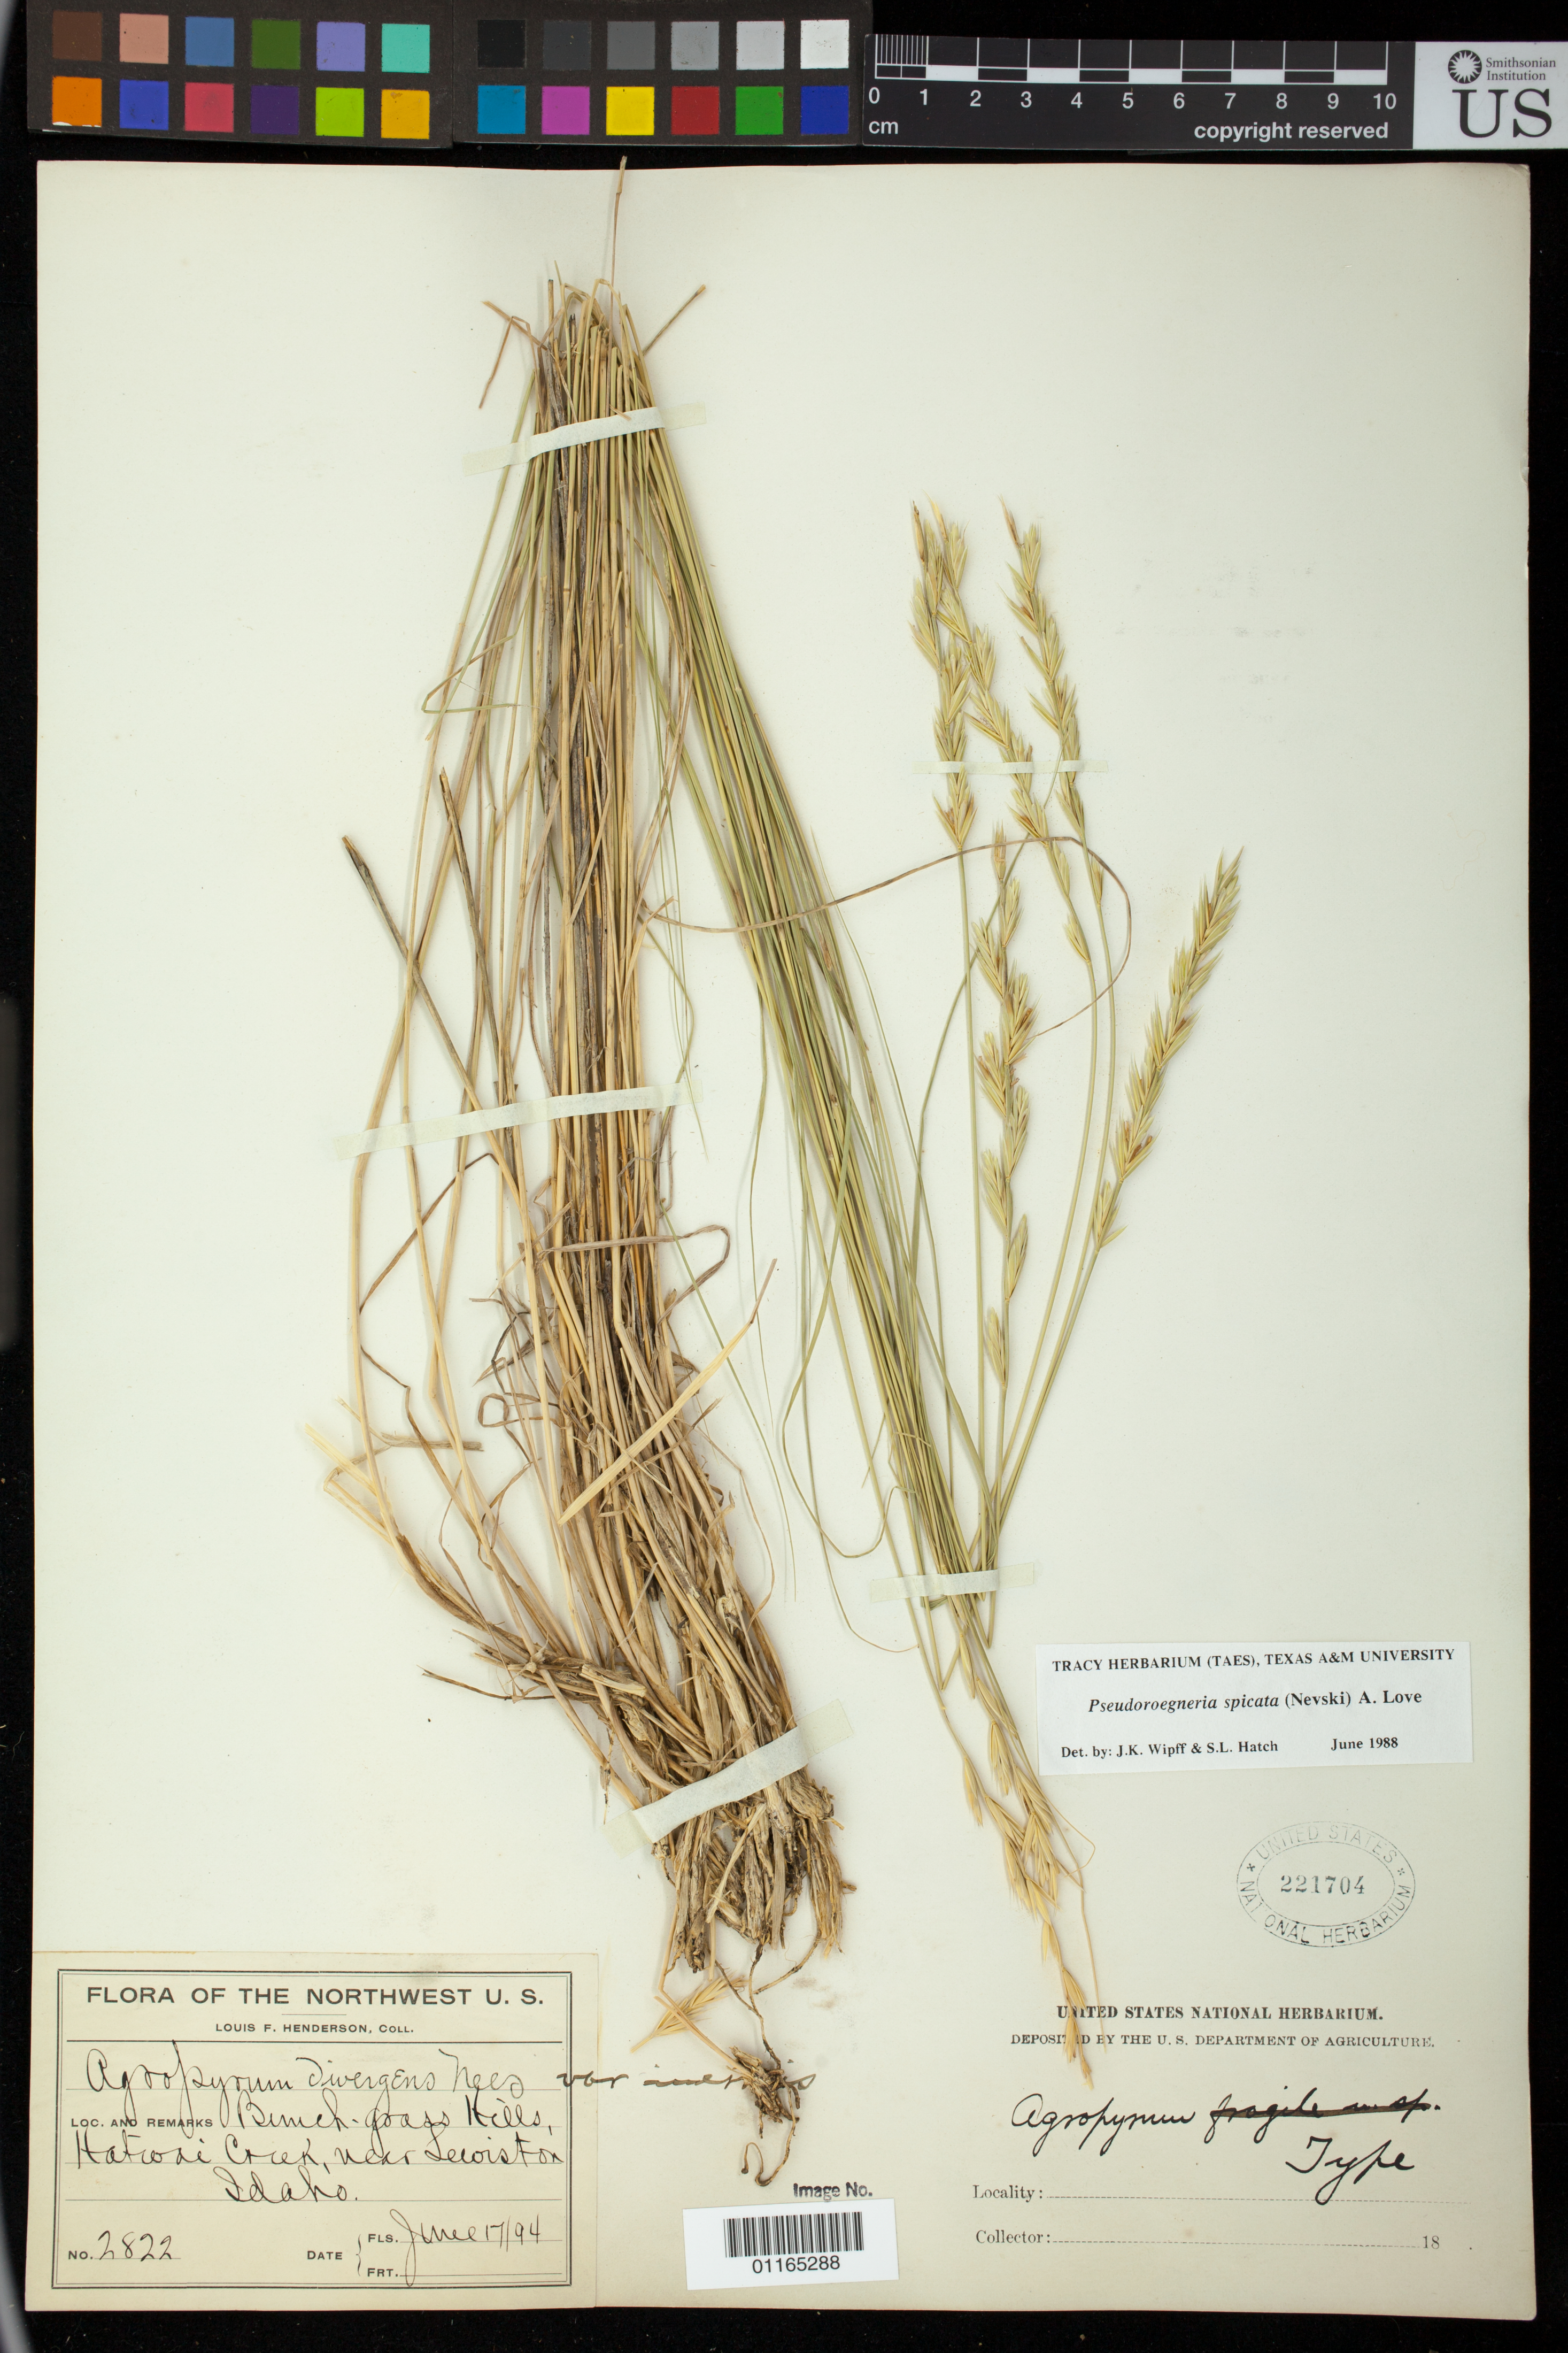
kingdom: Plantae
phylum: Tracheophyta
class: Liliopsida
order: Poales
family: Poaceae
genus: Agropyron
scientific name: Agropyron divergens var. inerme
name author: Scribn. & J.G. Sm.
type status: Syntype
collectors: L. F. Henderson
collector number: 2822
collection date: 1894-06-17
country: United States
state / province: Idaho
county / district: Nez Perce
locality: Hatioae [?] Creek, near Lewiston, Idaho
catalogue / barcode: US 221704